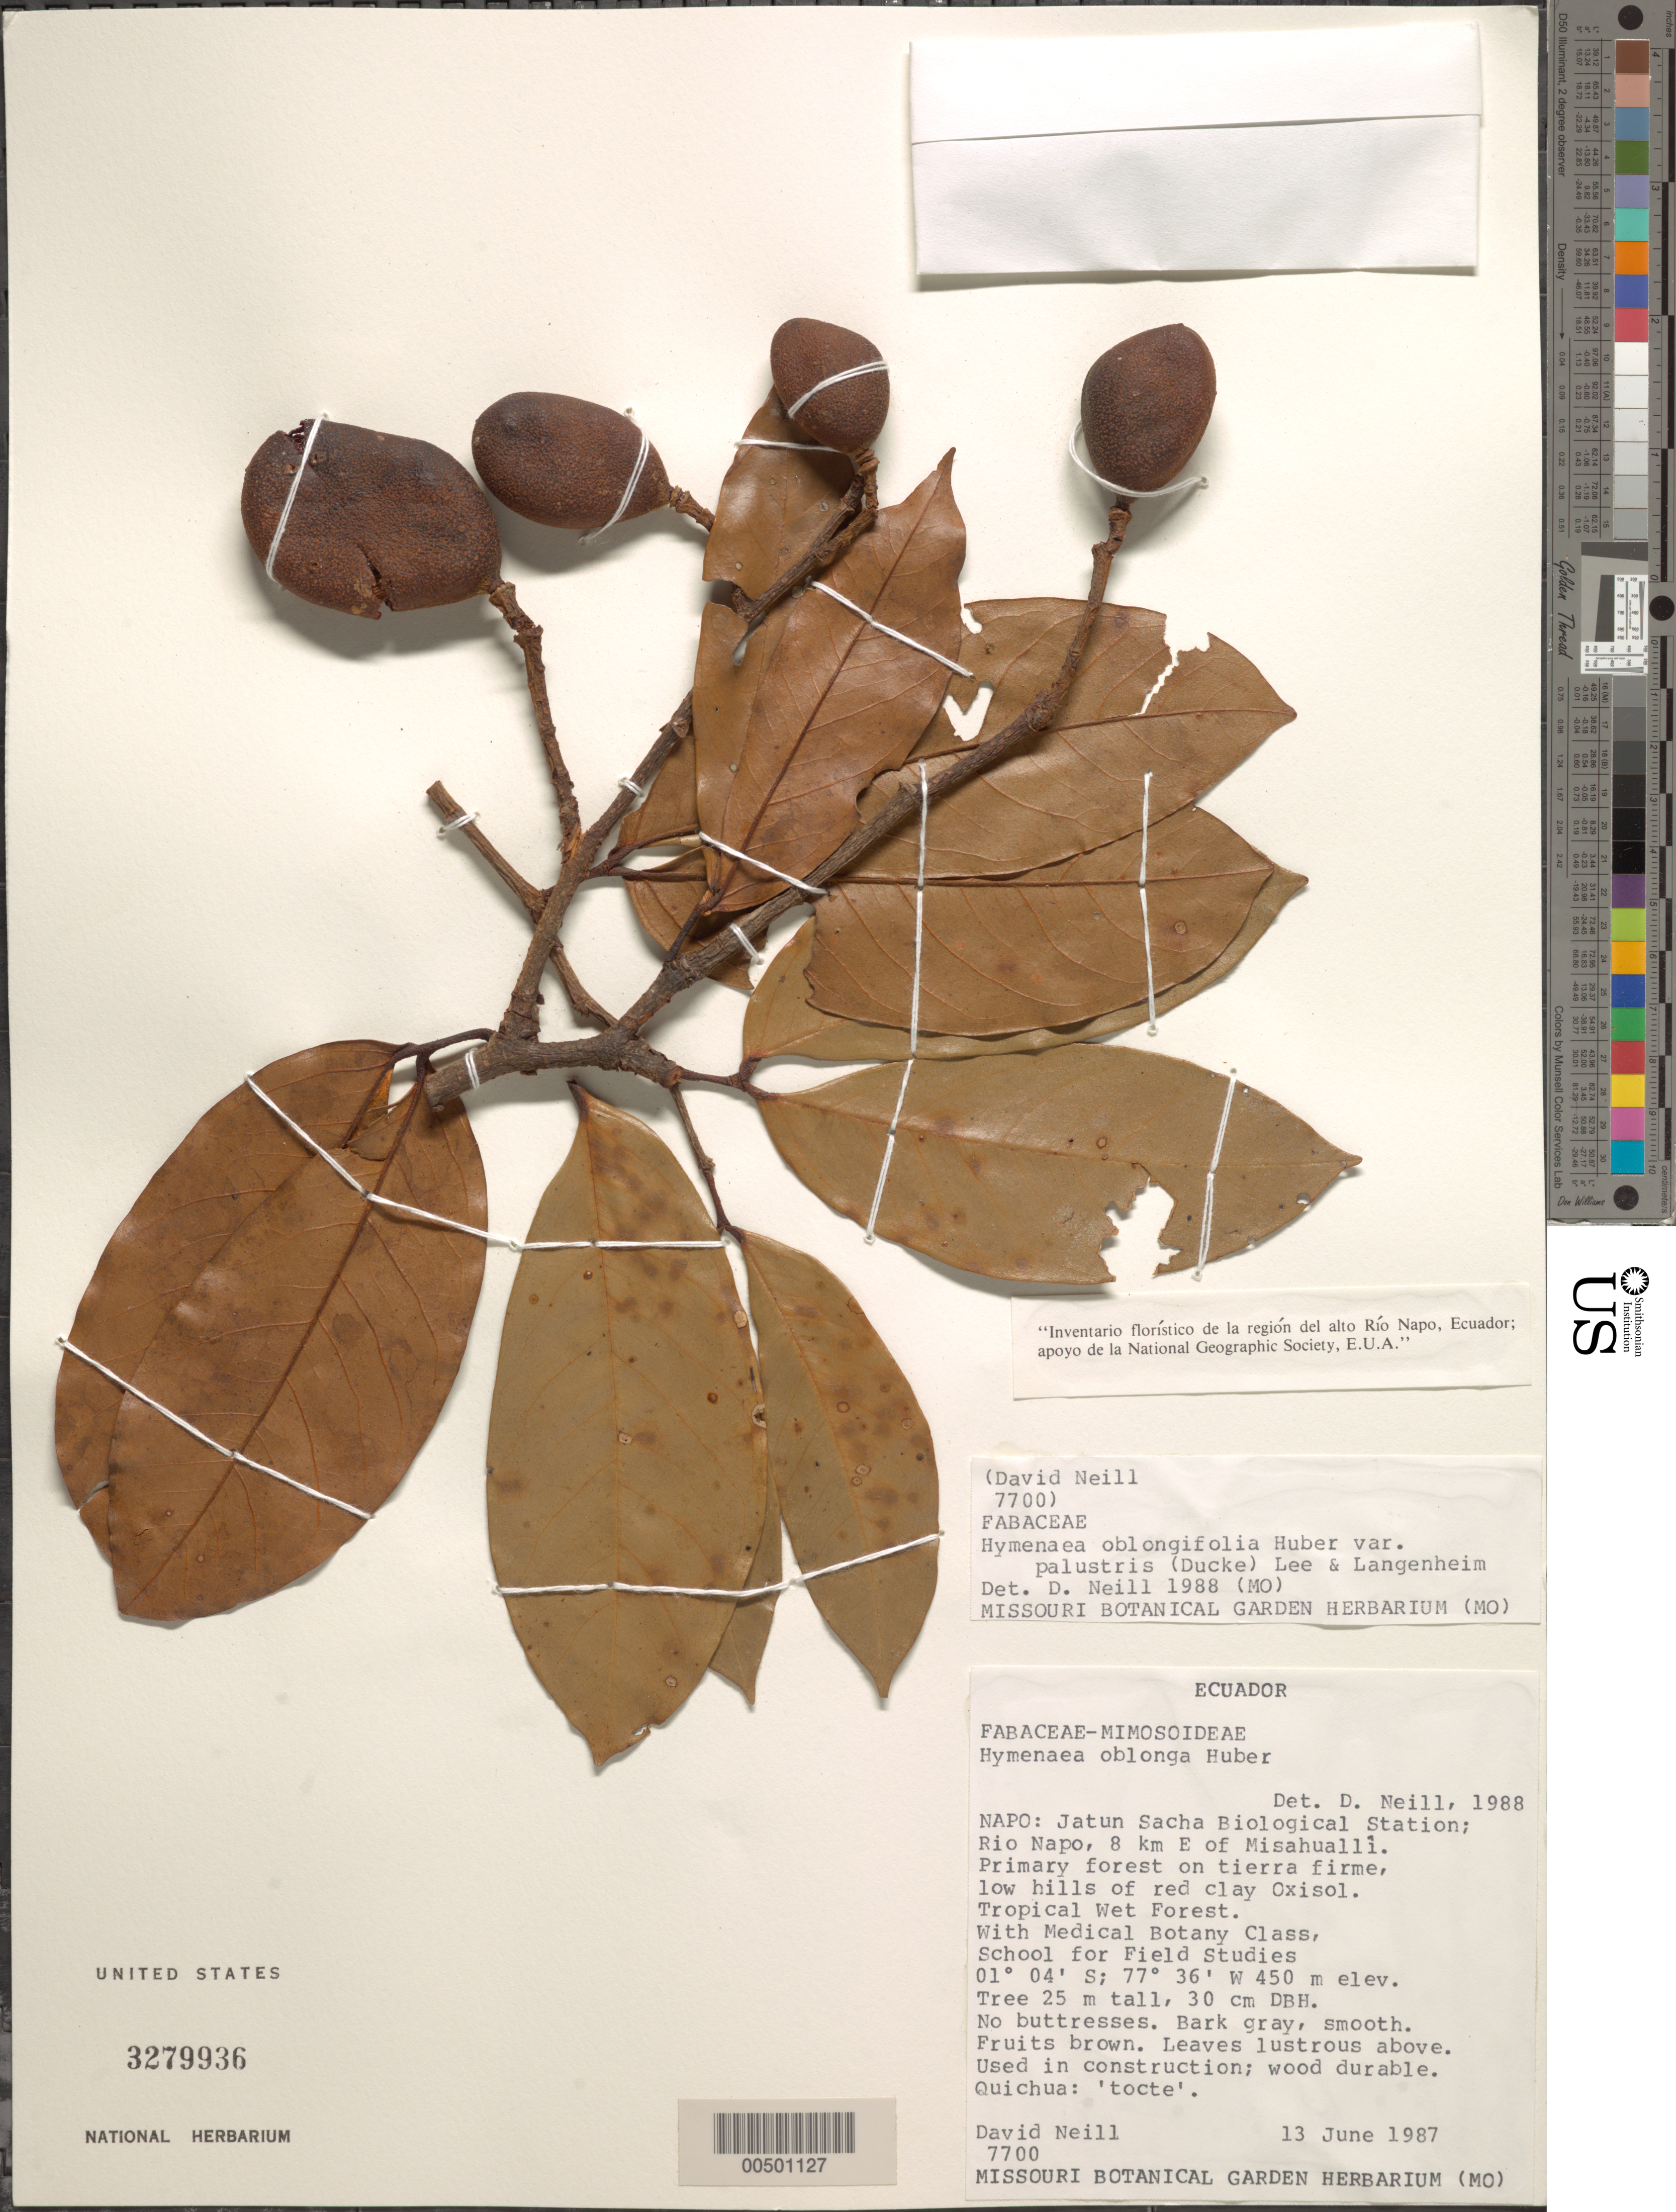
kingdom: Plantae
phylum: Tracheophyta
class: Magnoliopsida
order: Fabales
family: Fabaceae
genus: Hymenaea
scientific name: Hymenaea oblongifolia var. palustris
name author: (Ducke) Y.T. Lee & Langenh.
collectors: D. A. Neill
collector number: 7700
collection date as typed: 13 Jun 1987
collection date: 1987-06-13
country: Ecuador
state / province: Napo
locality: Jatun sacha Biological station; Rio Napo, 8 km E of misahualli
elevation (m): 450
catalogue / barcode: US 3279936